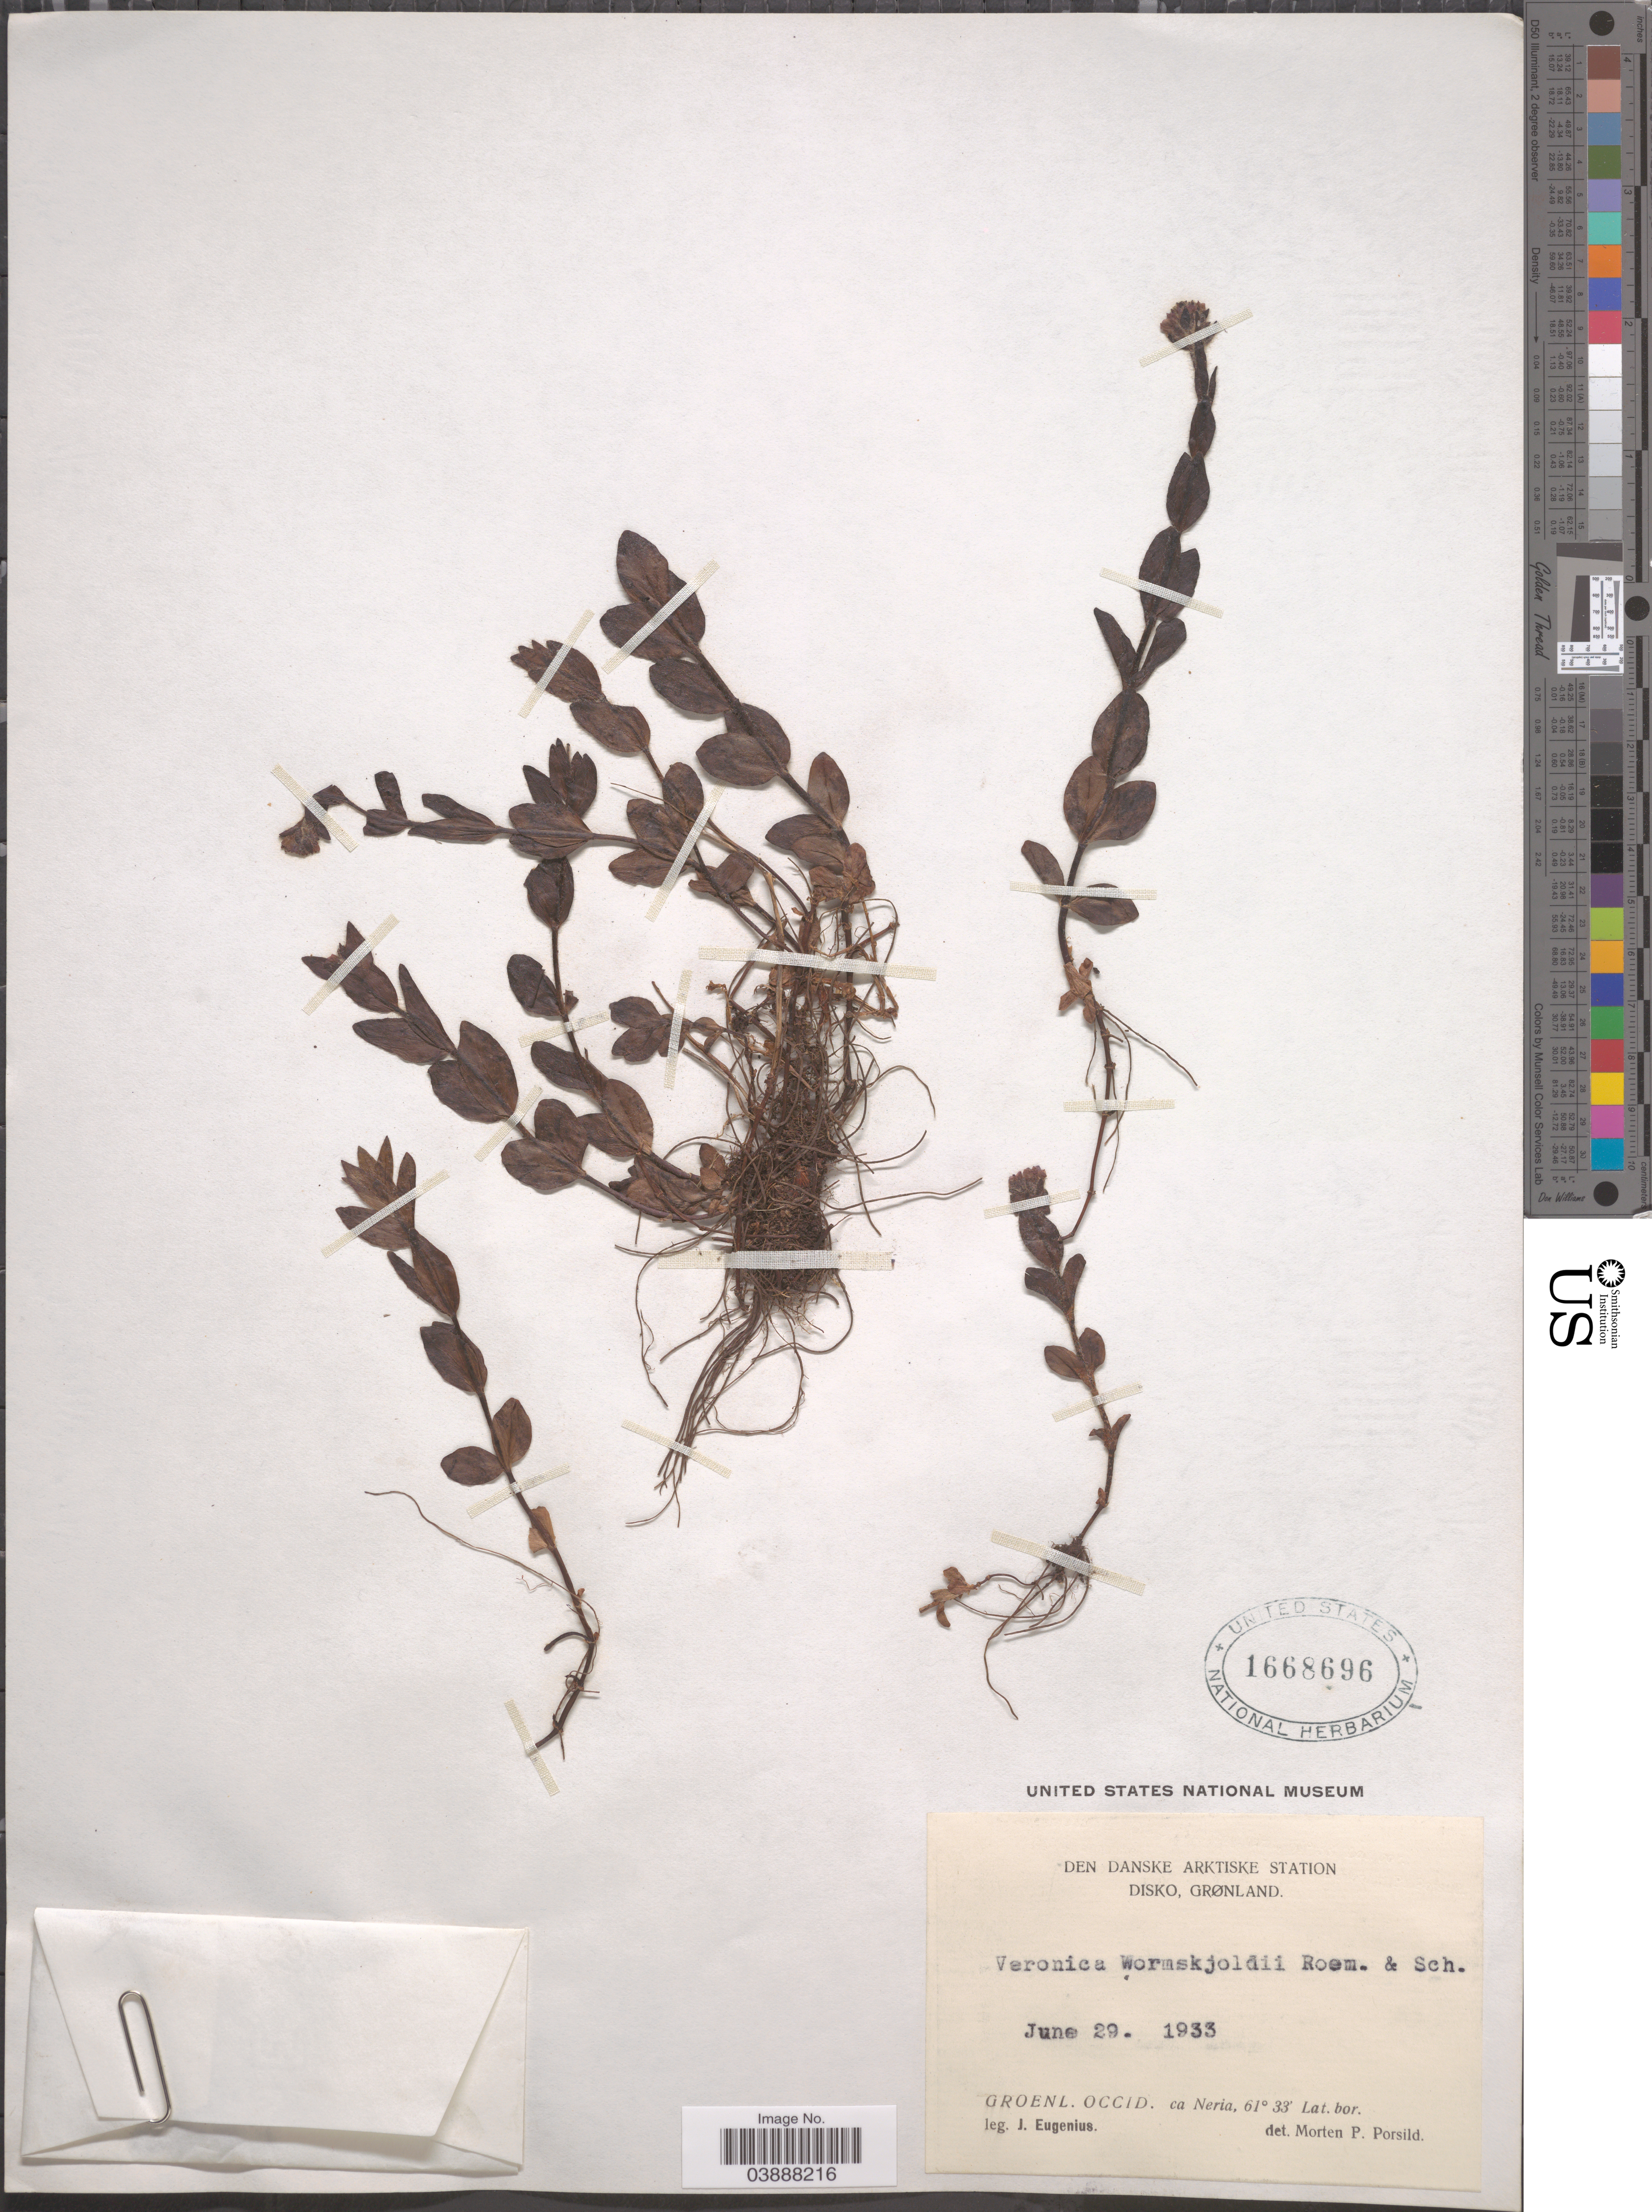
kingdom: Plantae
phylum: Tracheophyta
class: Magnoliopsida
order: Lamiales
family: Plantaginaceae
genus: Veronica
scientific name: Veronica wormskjoldii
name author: Roem. & Schult.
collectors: J. Eugenius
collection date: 1933-06-29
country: Greenland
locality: Den Danske Arktiske Station. Disko. Grønland. Groenl. occid. ca Neria.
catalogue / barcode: US 1668696